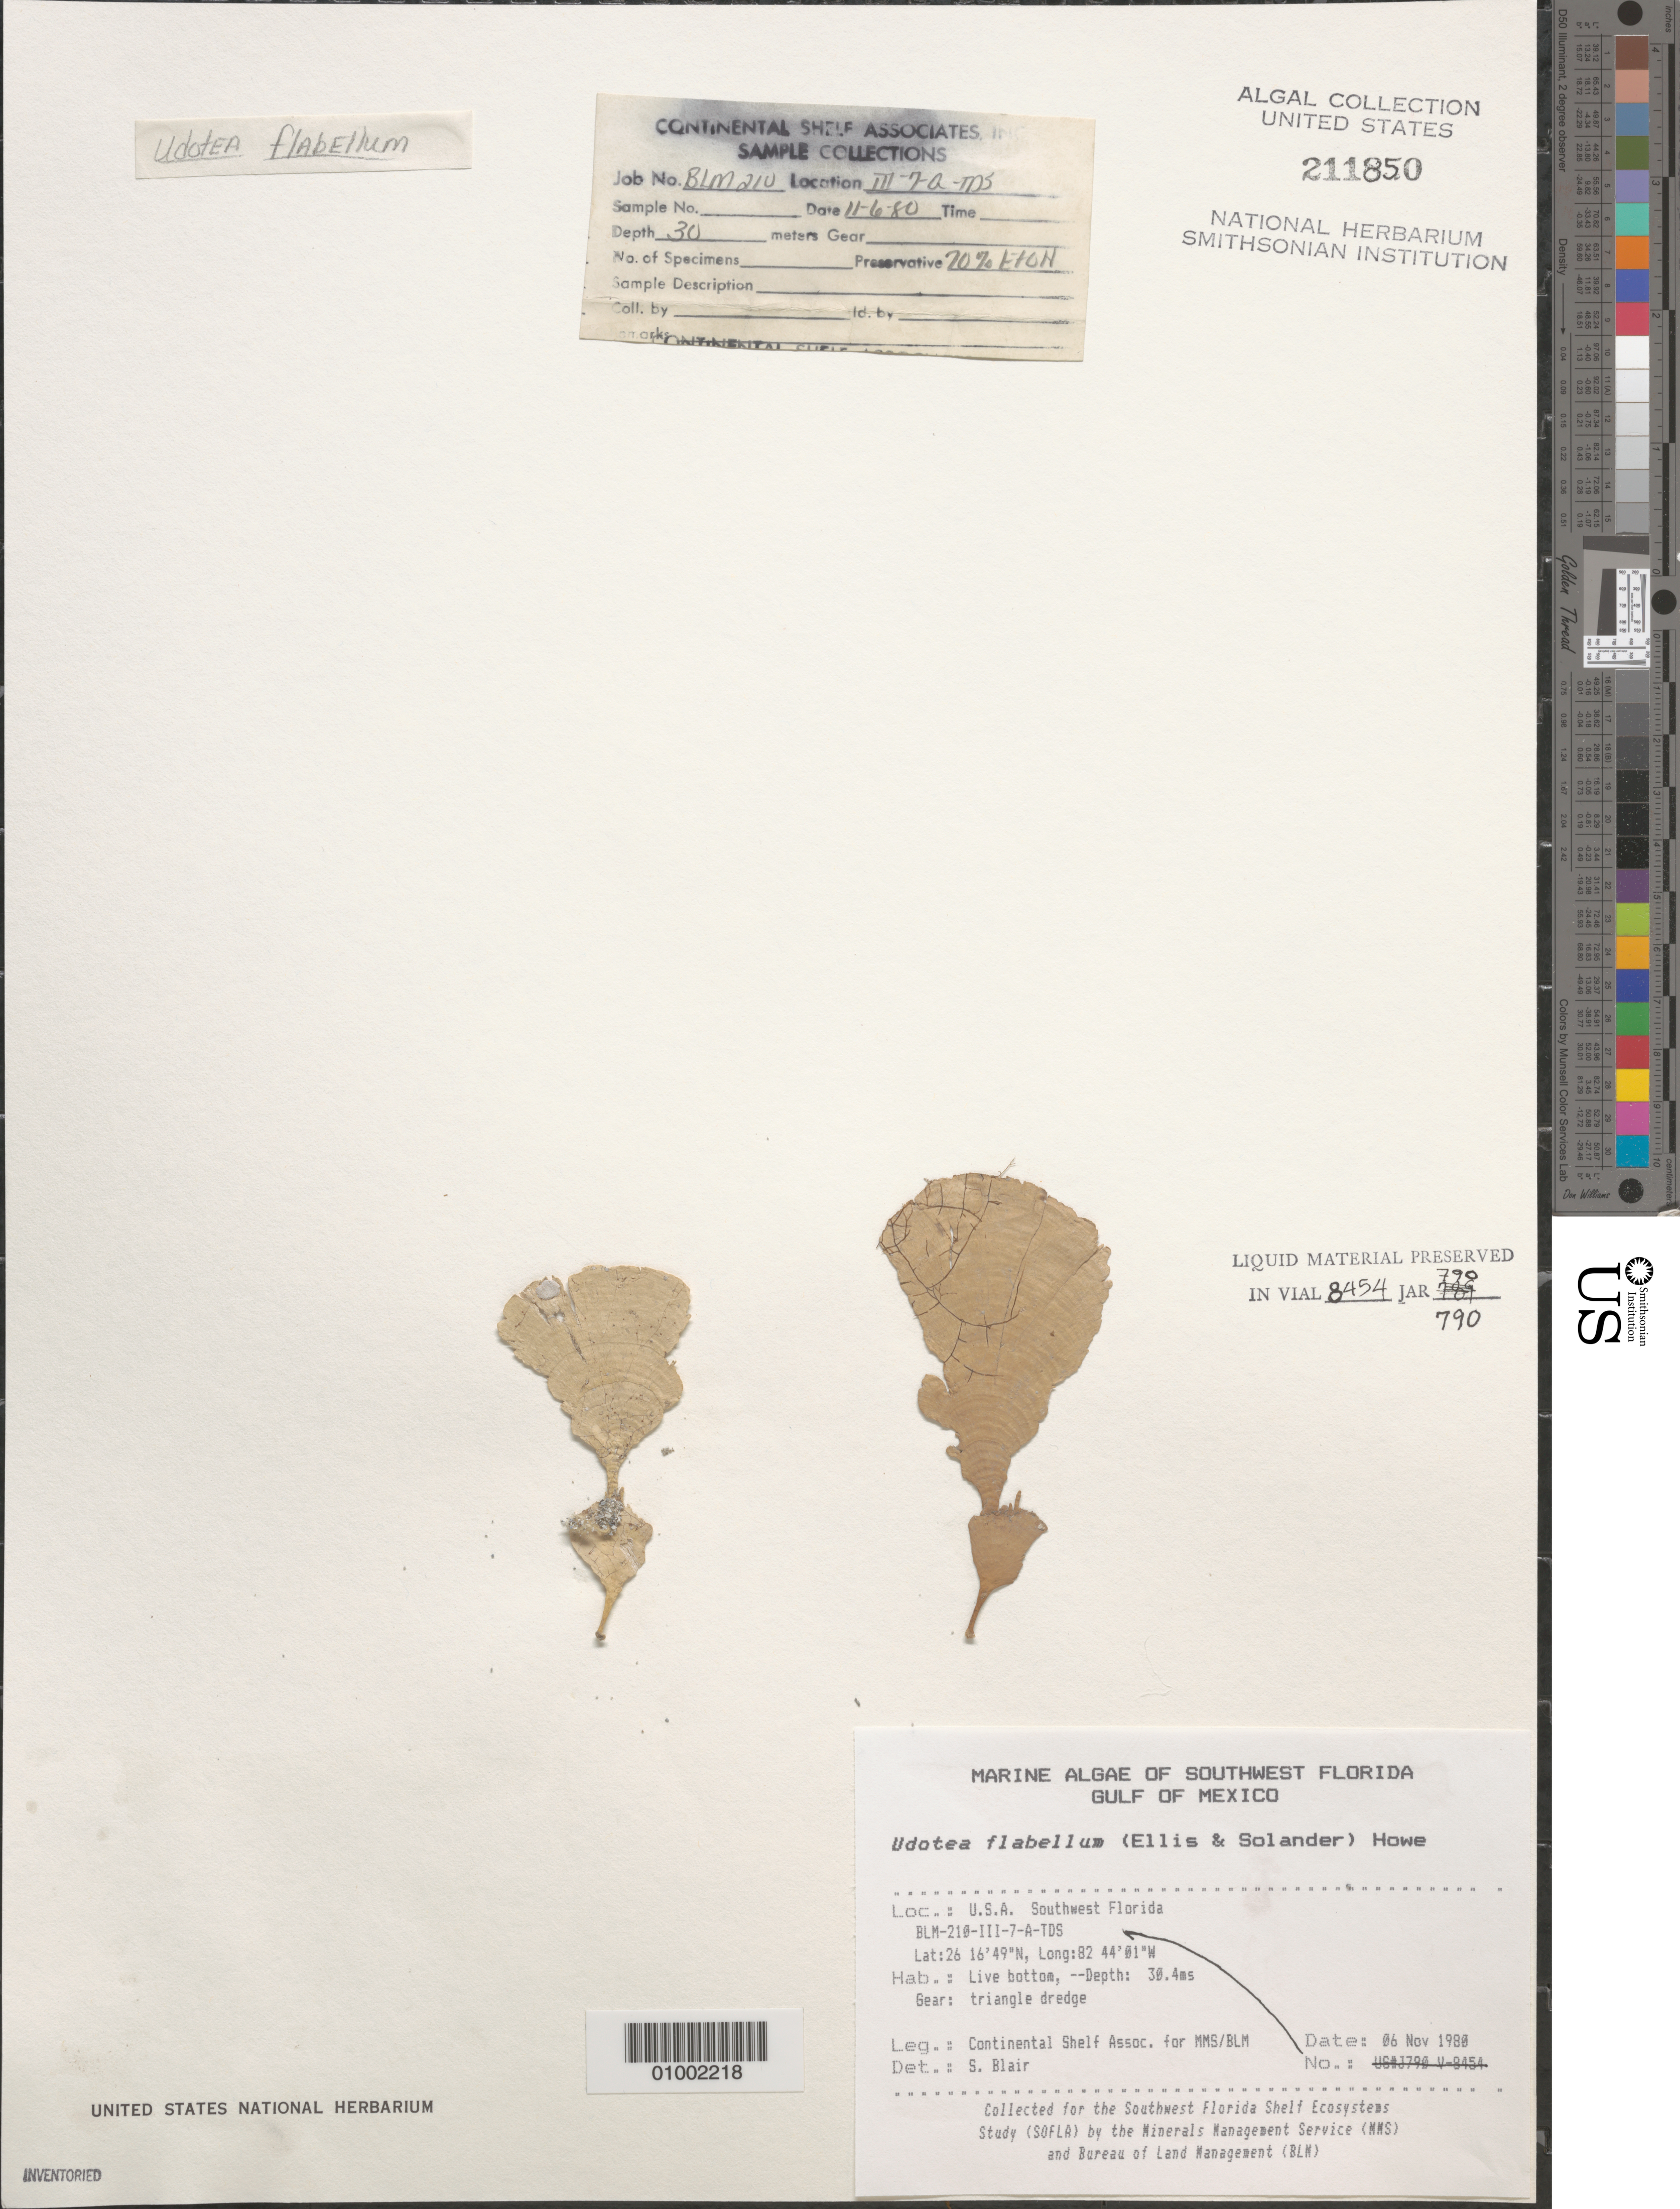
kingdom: Plantae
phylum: Chlorophyta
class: Ulvophyceae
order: Bryopsidales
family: Udoteaceae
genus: Udotea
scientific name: Udotea flabellum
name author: (J. Ellis & Sol.) M. Howe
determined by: Blair, S. M.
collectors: Continental Shelf Associates for the MMS/BLM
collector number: BLM-210-III-7-A-TDS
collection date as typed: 06 Nov 1980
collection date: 1980-11-06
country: United States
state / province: Florida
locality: Gulf of Mexico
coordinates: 26 16'49"N, 82 44'01"W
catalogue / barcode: US 211850